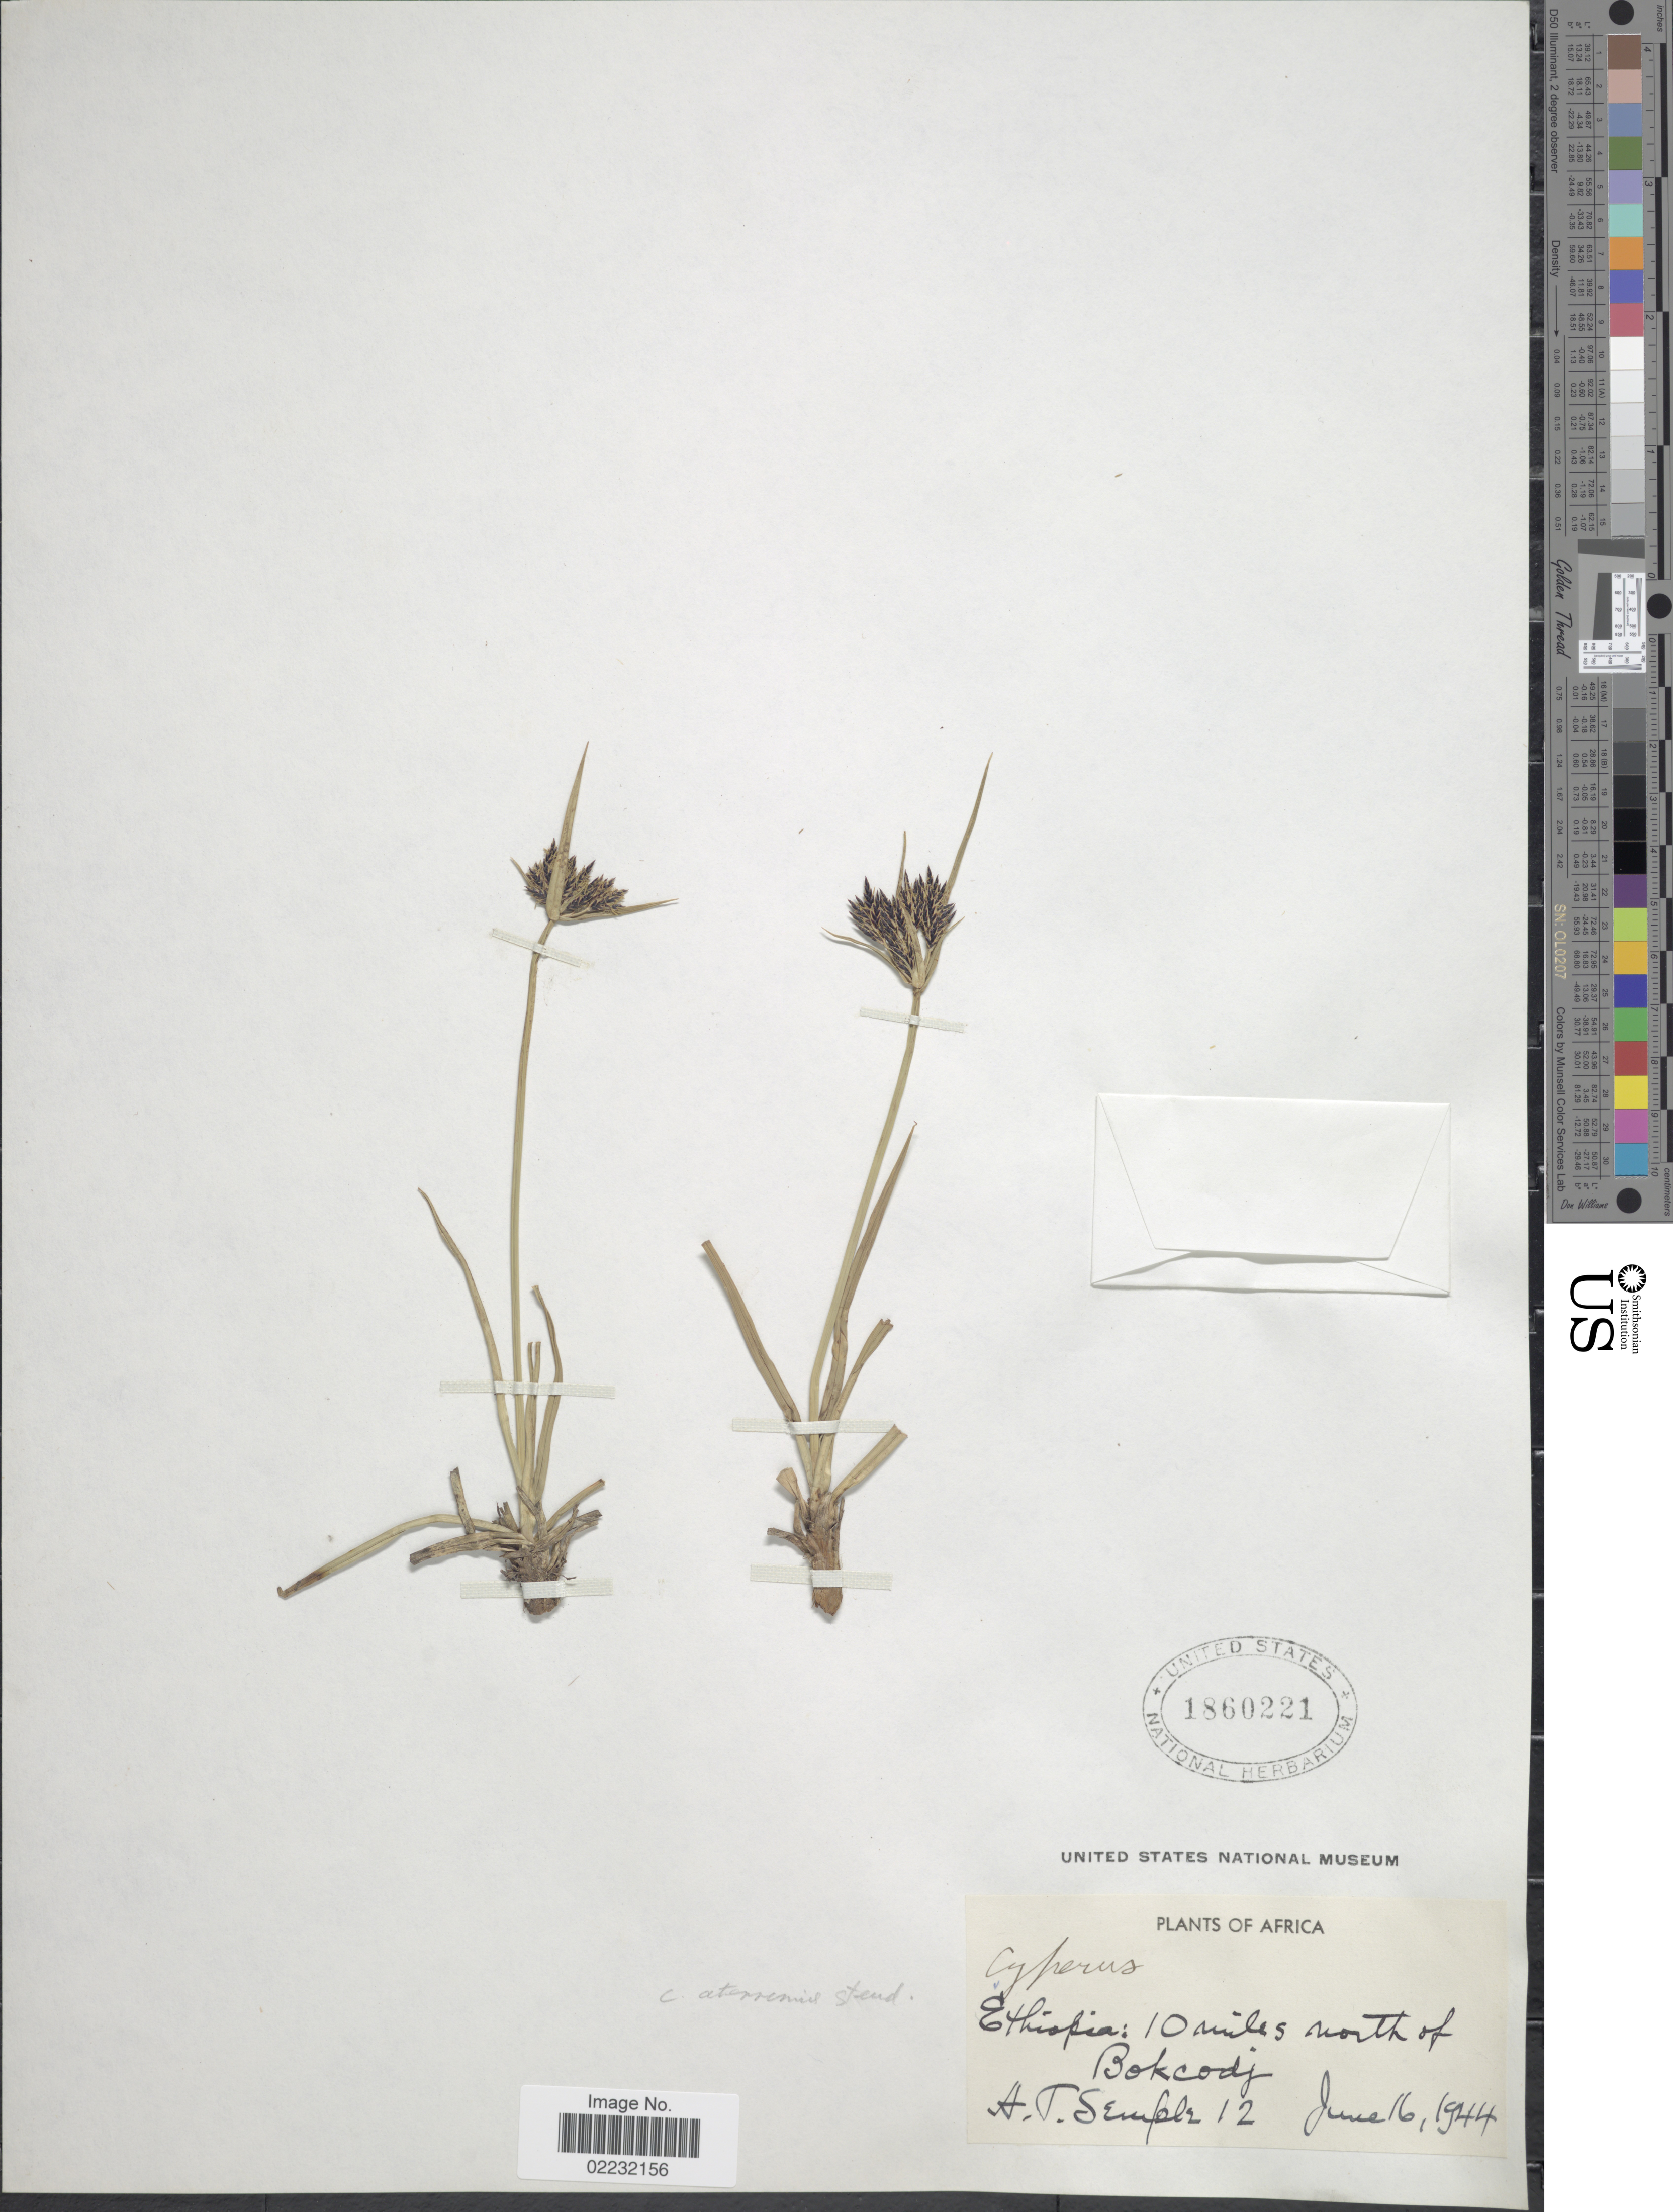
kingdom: Plantae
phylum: Tracheophyta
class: Liliopsida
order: Poales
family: Cyperaceae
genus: Cyperus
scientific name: Cyperus rigidifolius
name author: Steud.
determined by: Strong, Mark T., (BOT), Smithsonian Institution - National Museum of Natural History (UNITED STATES)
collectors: A. Semple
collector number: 12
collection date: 1944-06-16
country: Ethiopia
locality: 10 miles north of Bokcodj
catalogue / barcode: US 1860221